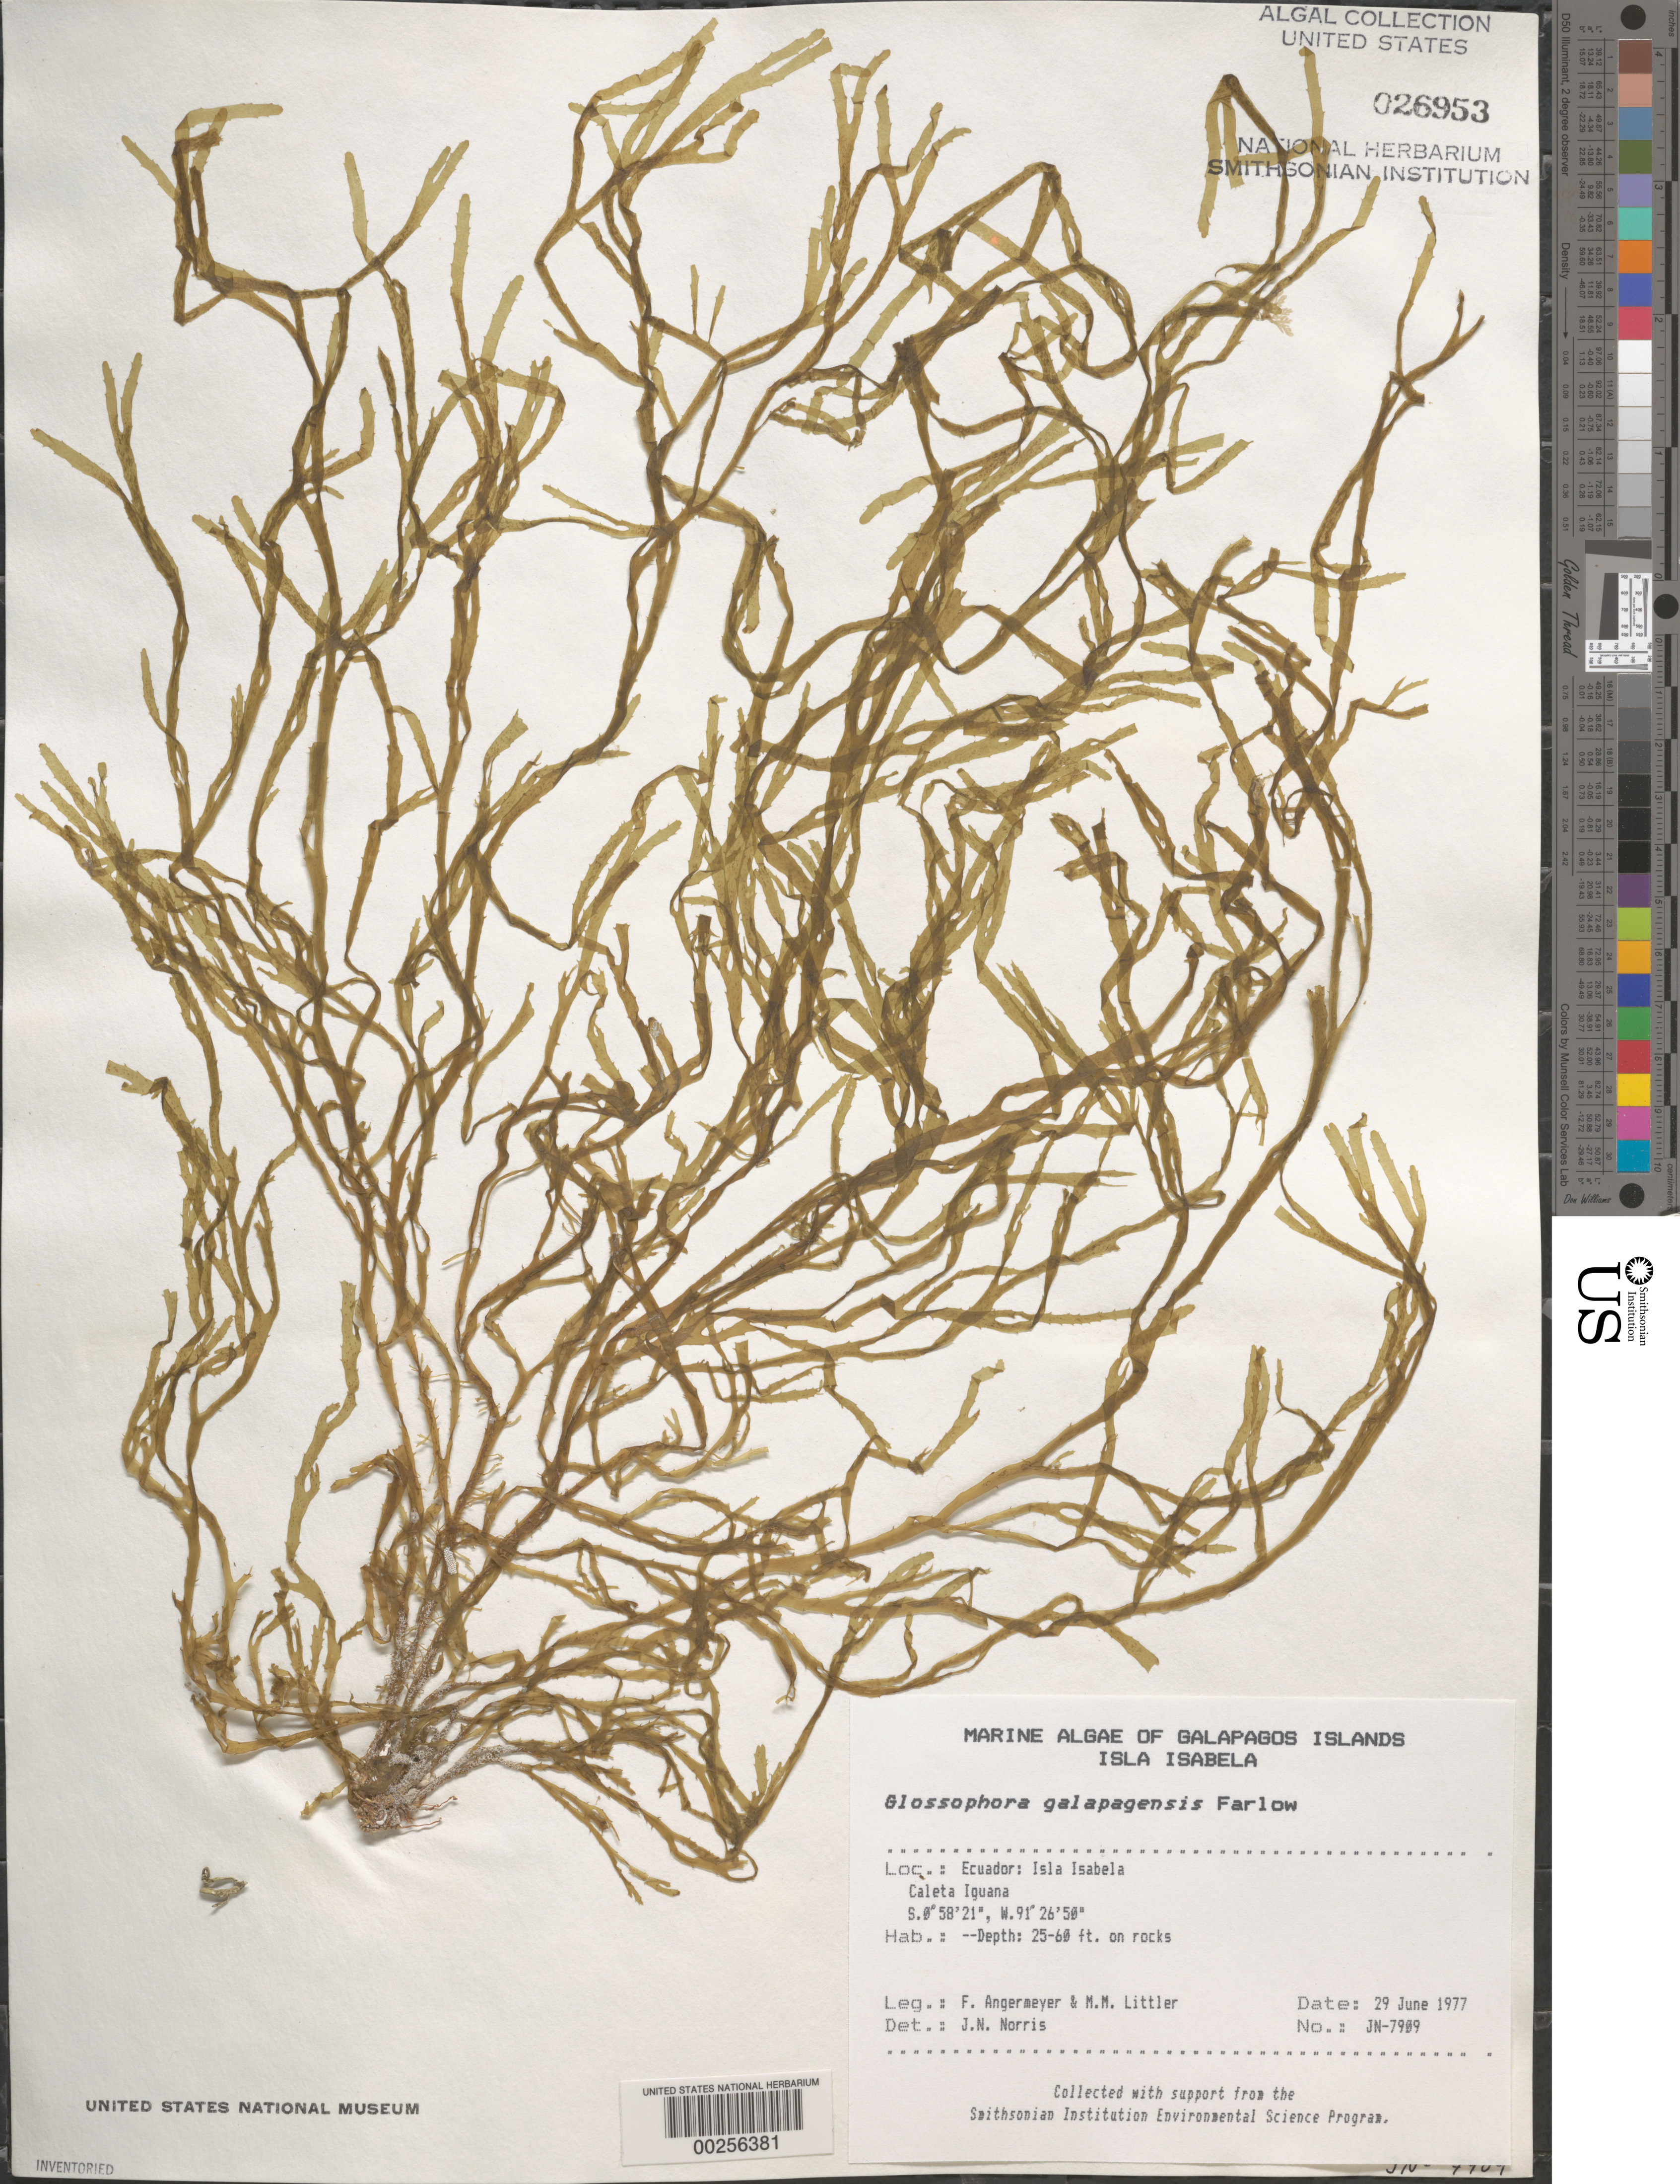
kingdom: Chromista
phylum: Ochrophyta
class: Phaeophyceae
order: Dictyotales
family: Dictyotaceae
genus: Dictyota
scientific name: Dictyota galapagensis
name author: (Farl.) De Clerck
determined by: Algae name updating Project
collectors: F. Angermeyer & M. M. Littler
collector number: Jn-7909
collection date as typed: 29 Jun 1977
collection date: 1977-06-29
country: Ecuador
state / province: Colón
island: Isabela [Albemarle]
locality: Caleta Iguana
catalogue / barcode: US 26953